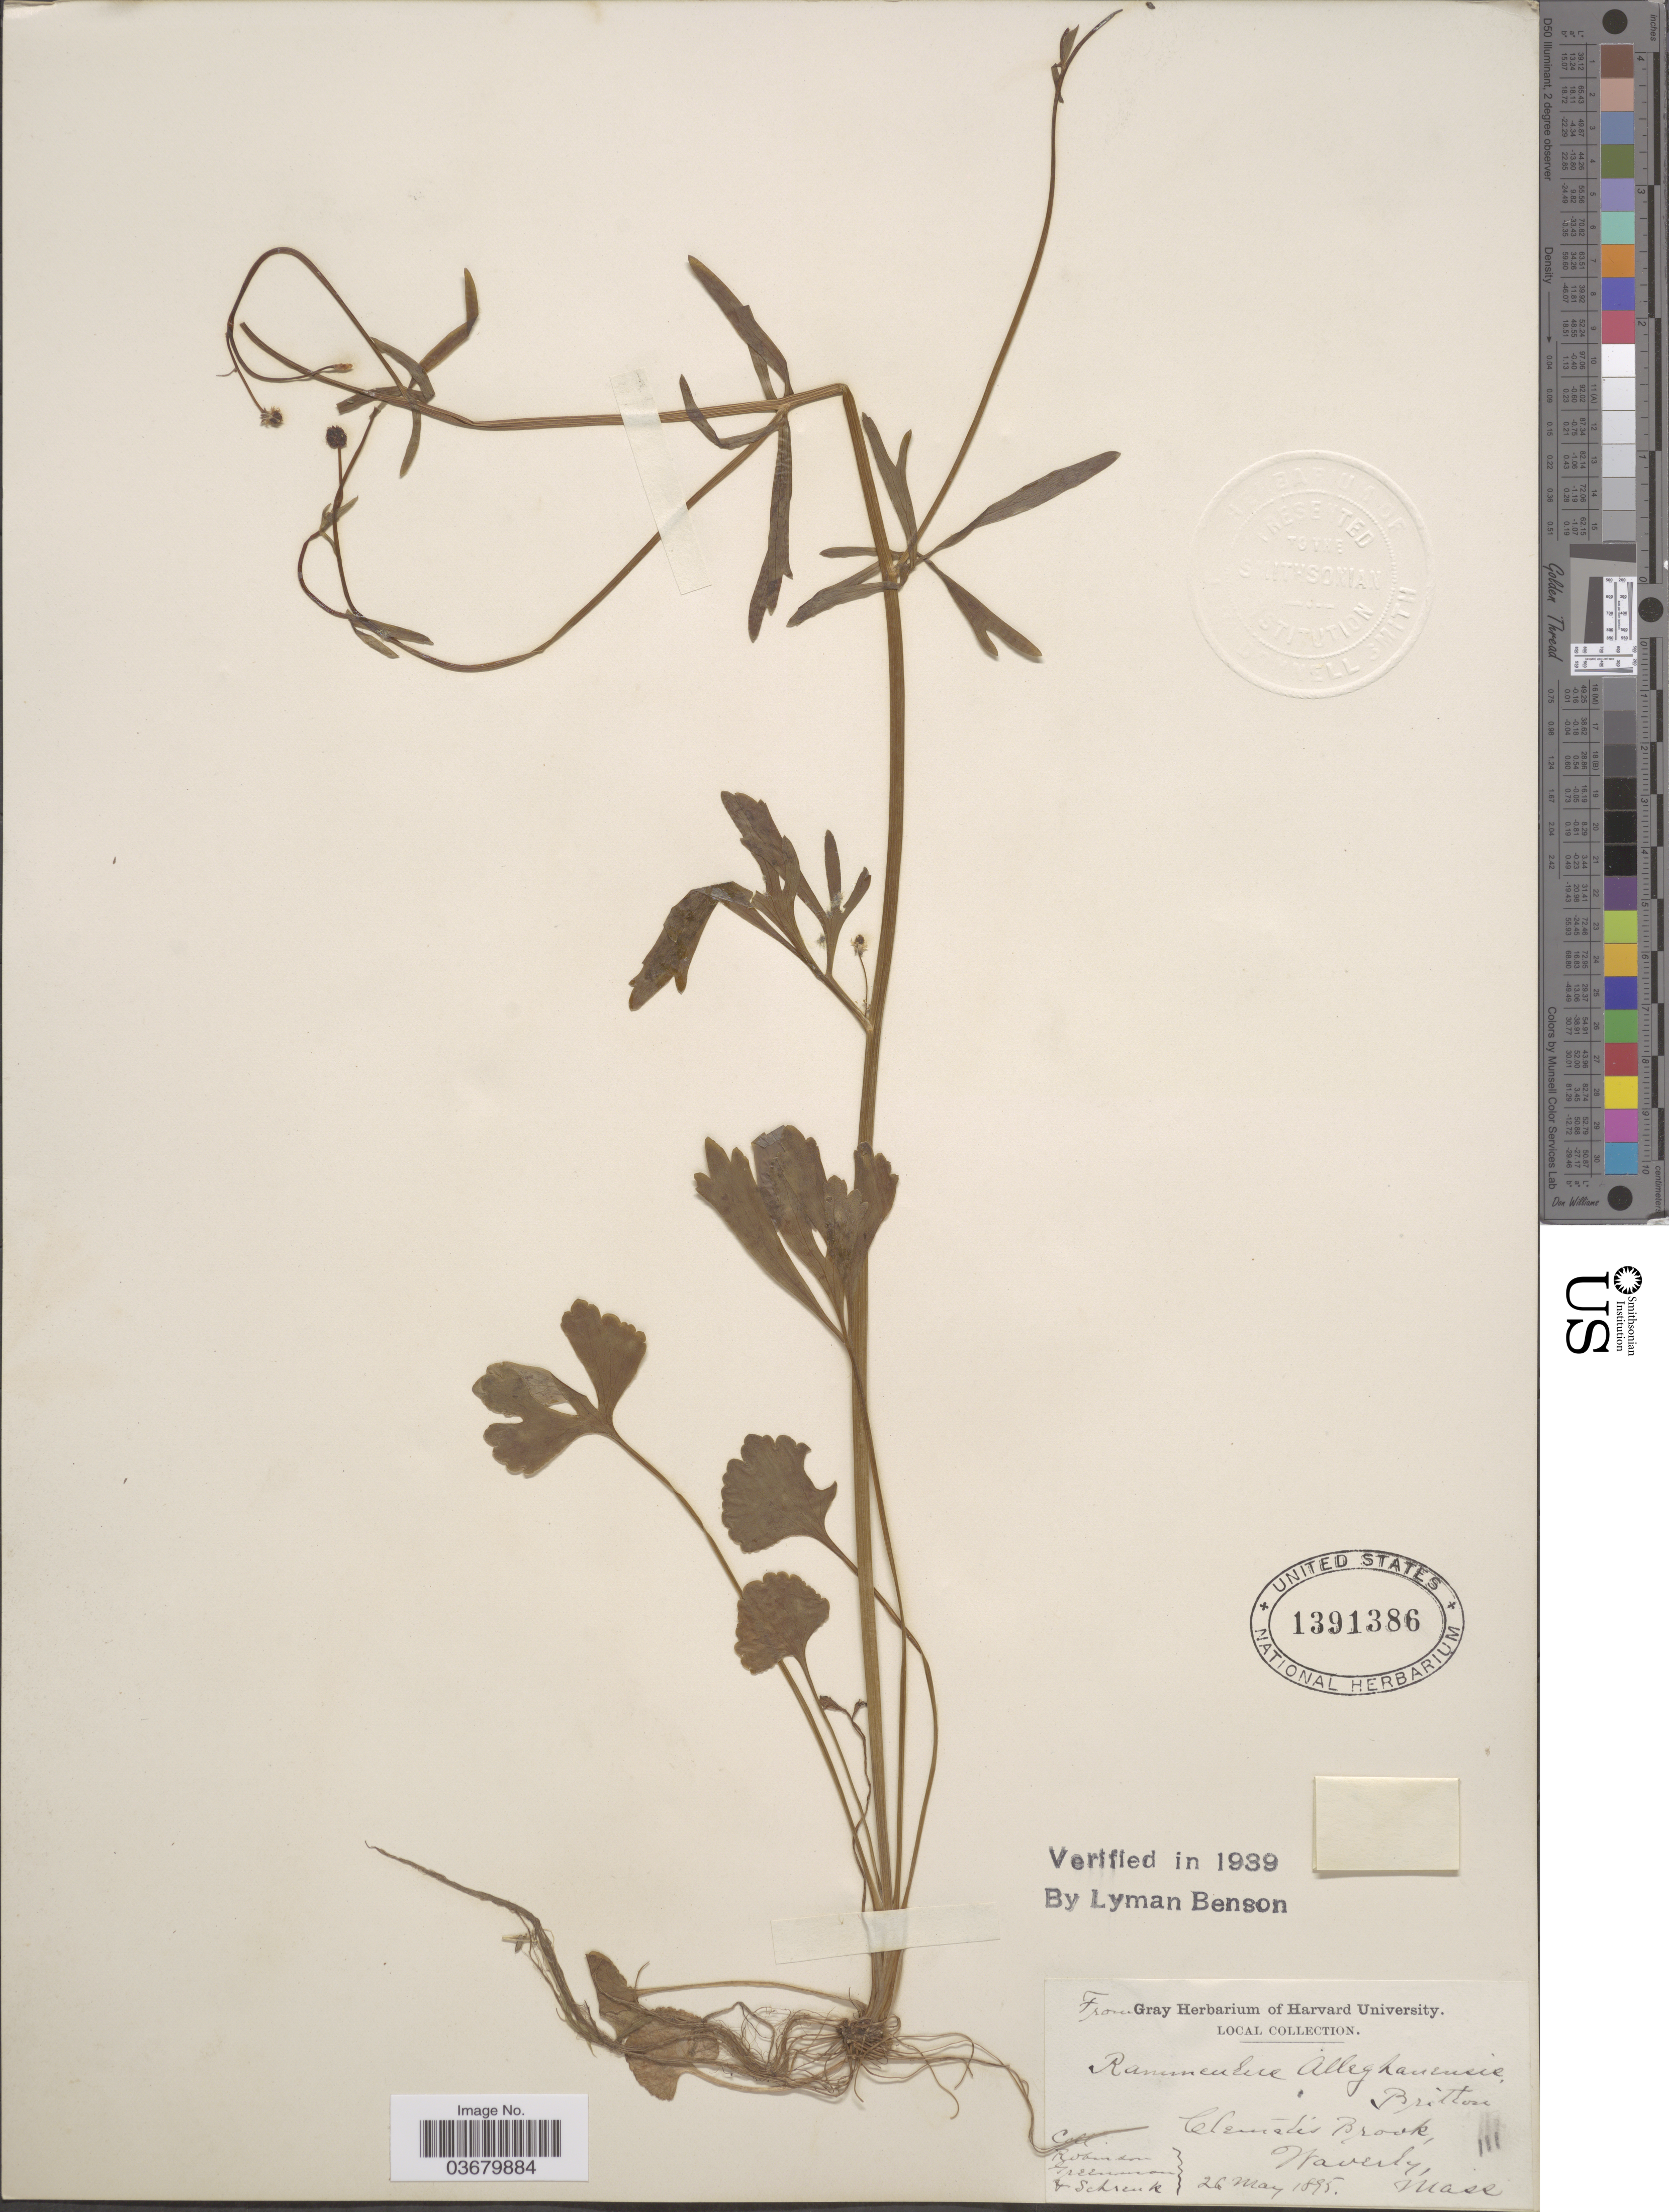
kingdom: Plantae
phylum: Tracheophyta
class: Magnoliopsida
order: Ranunculales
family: Ranunculaceae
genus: Ranunculus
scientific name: Ranunculus allegheniensis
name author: Britton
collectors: -- Robinson, Greenman & A.G. Schrenk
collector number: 111?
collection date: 1895-05-26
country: United States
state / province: Massachusetts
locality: Clematis Brook, Waverly.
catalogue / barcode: US 1391386